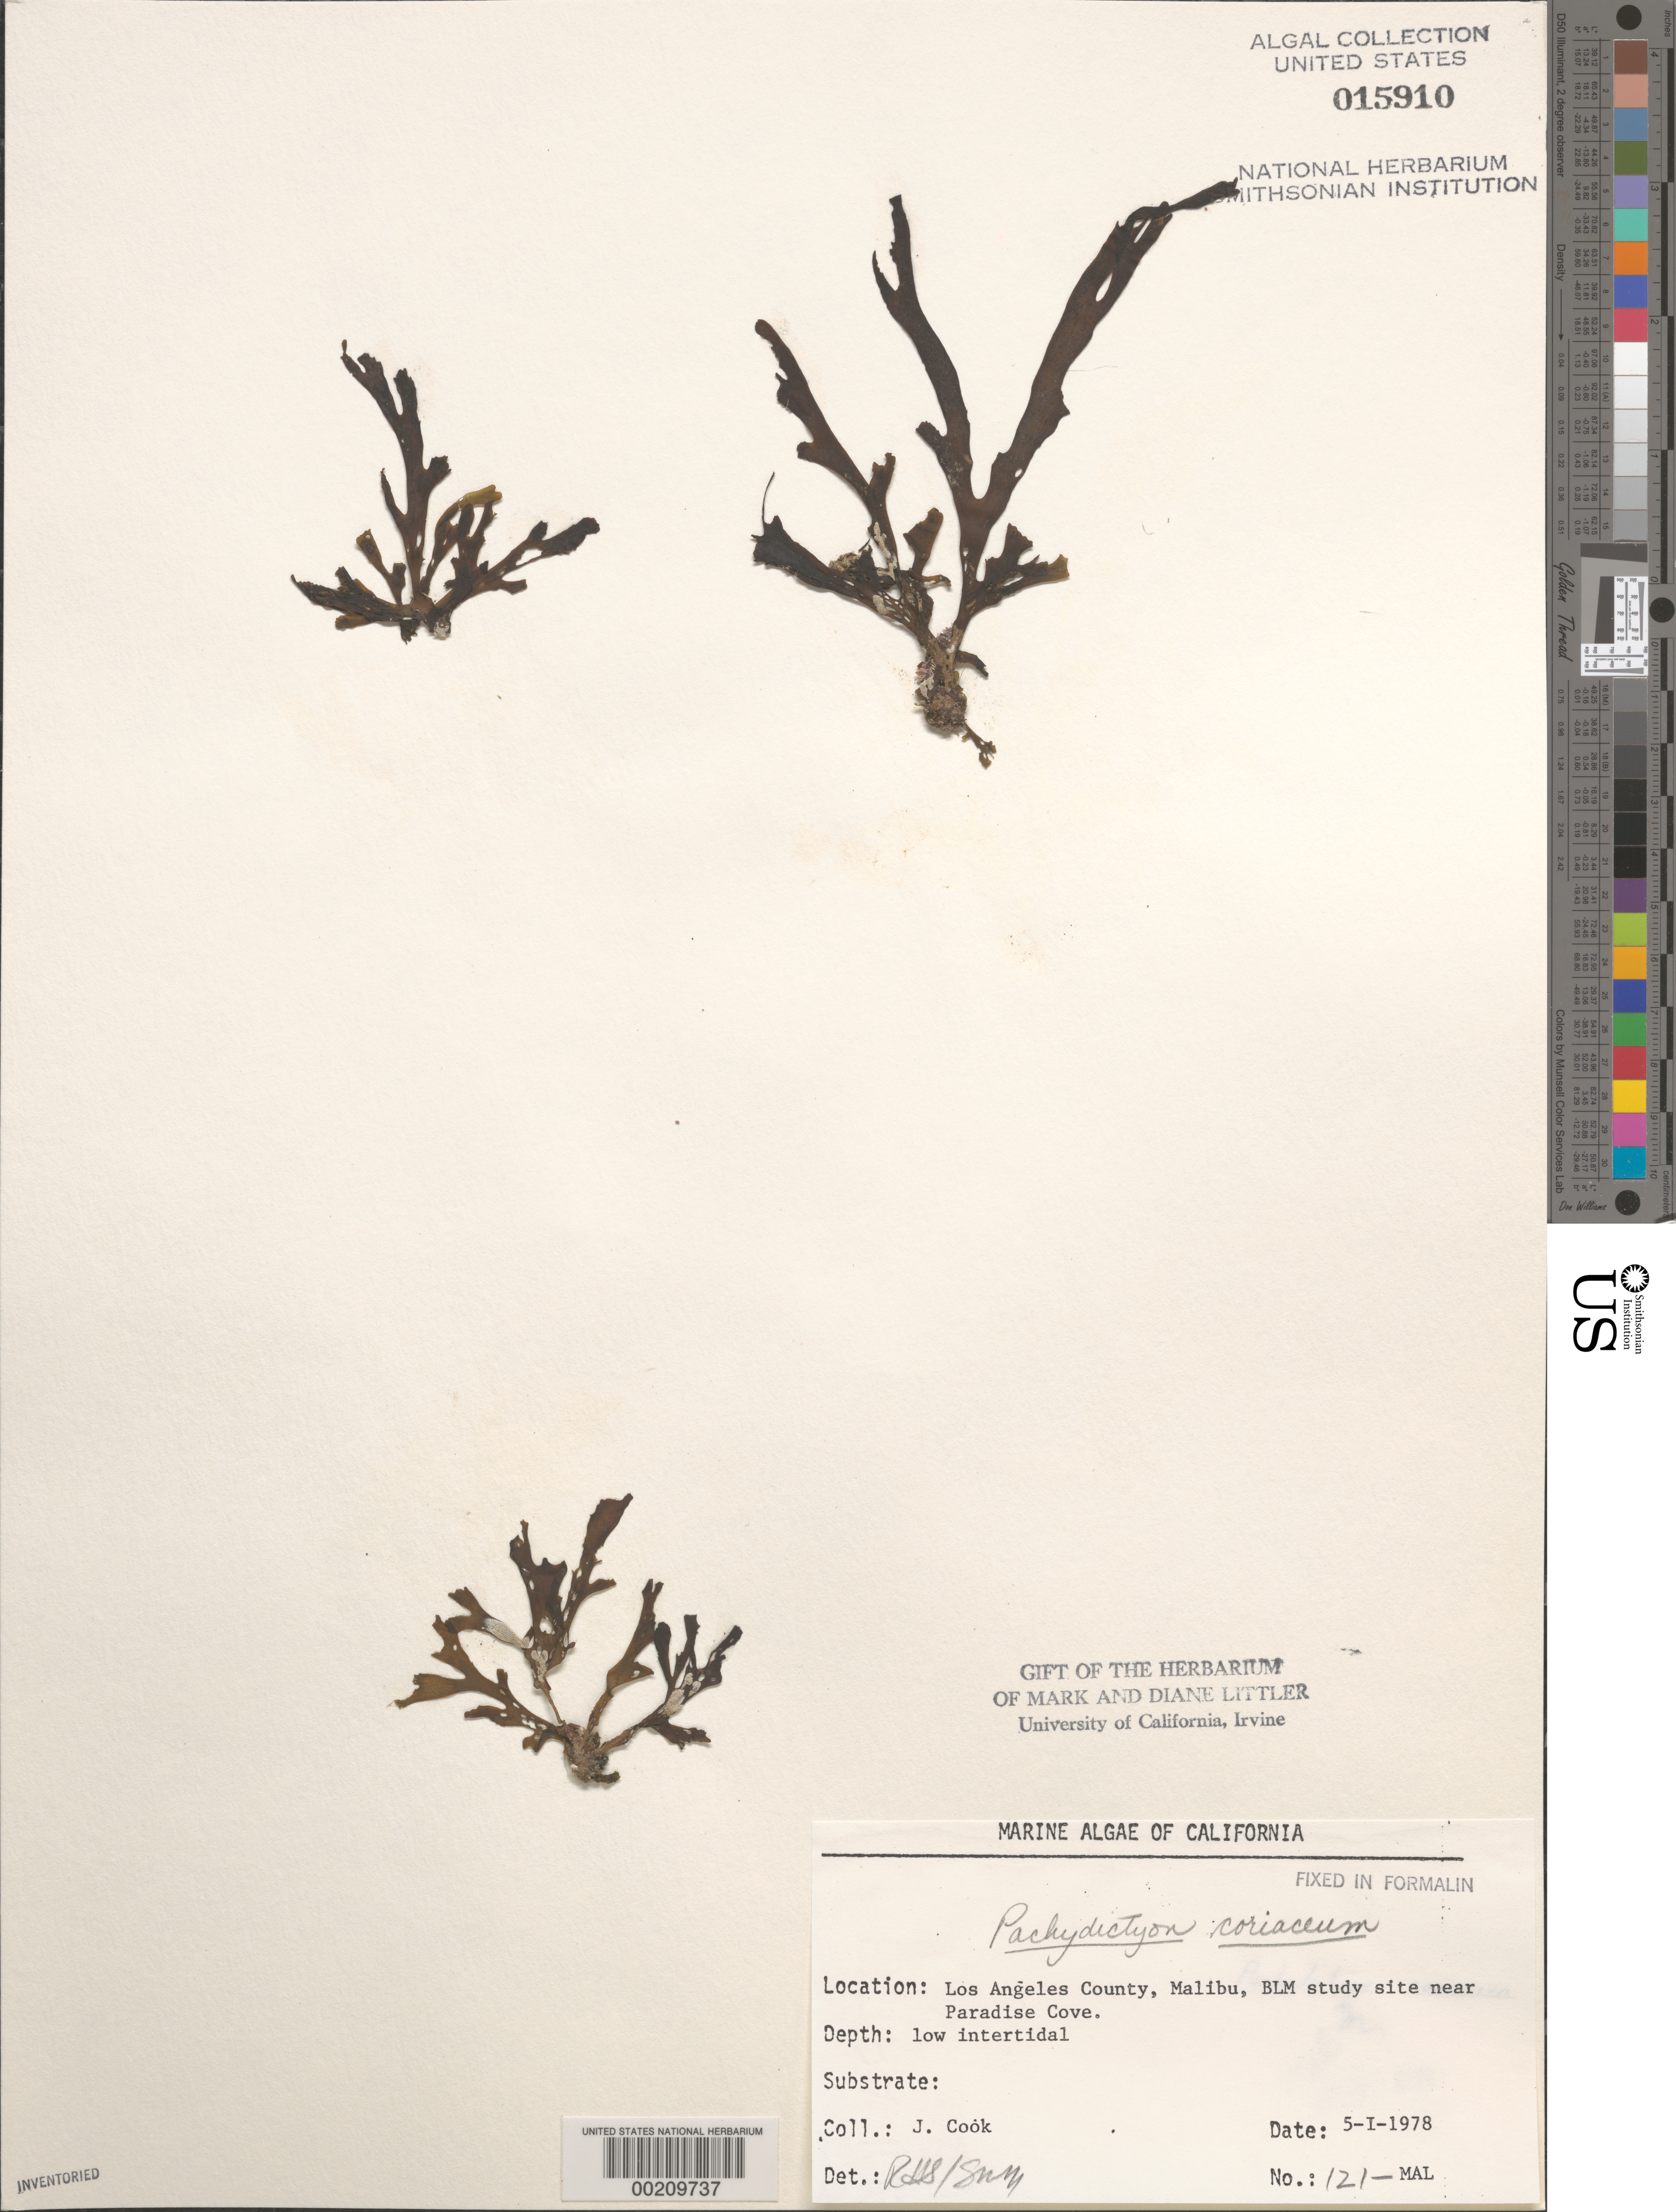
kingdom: Chromista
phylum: Ochrophyta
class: Phaeophyceae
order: Dictyotales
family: Dictyotaceae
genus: Pachydictyon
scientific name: Pachydictyon coriaceum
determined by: Sims, Robert H.; Murray, S. N.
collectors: J. Cook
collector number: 121-mal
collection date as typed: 05 Jan 1978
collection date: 1978-01-05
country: United States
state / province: California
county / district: Los Angeles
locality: Malibu, near Paradise Cove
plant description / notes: BLM-SOCALBIGHT Rocky Intertidal Survey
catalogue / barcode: US 15910